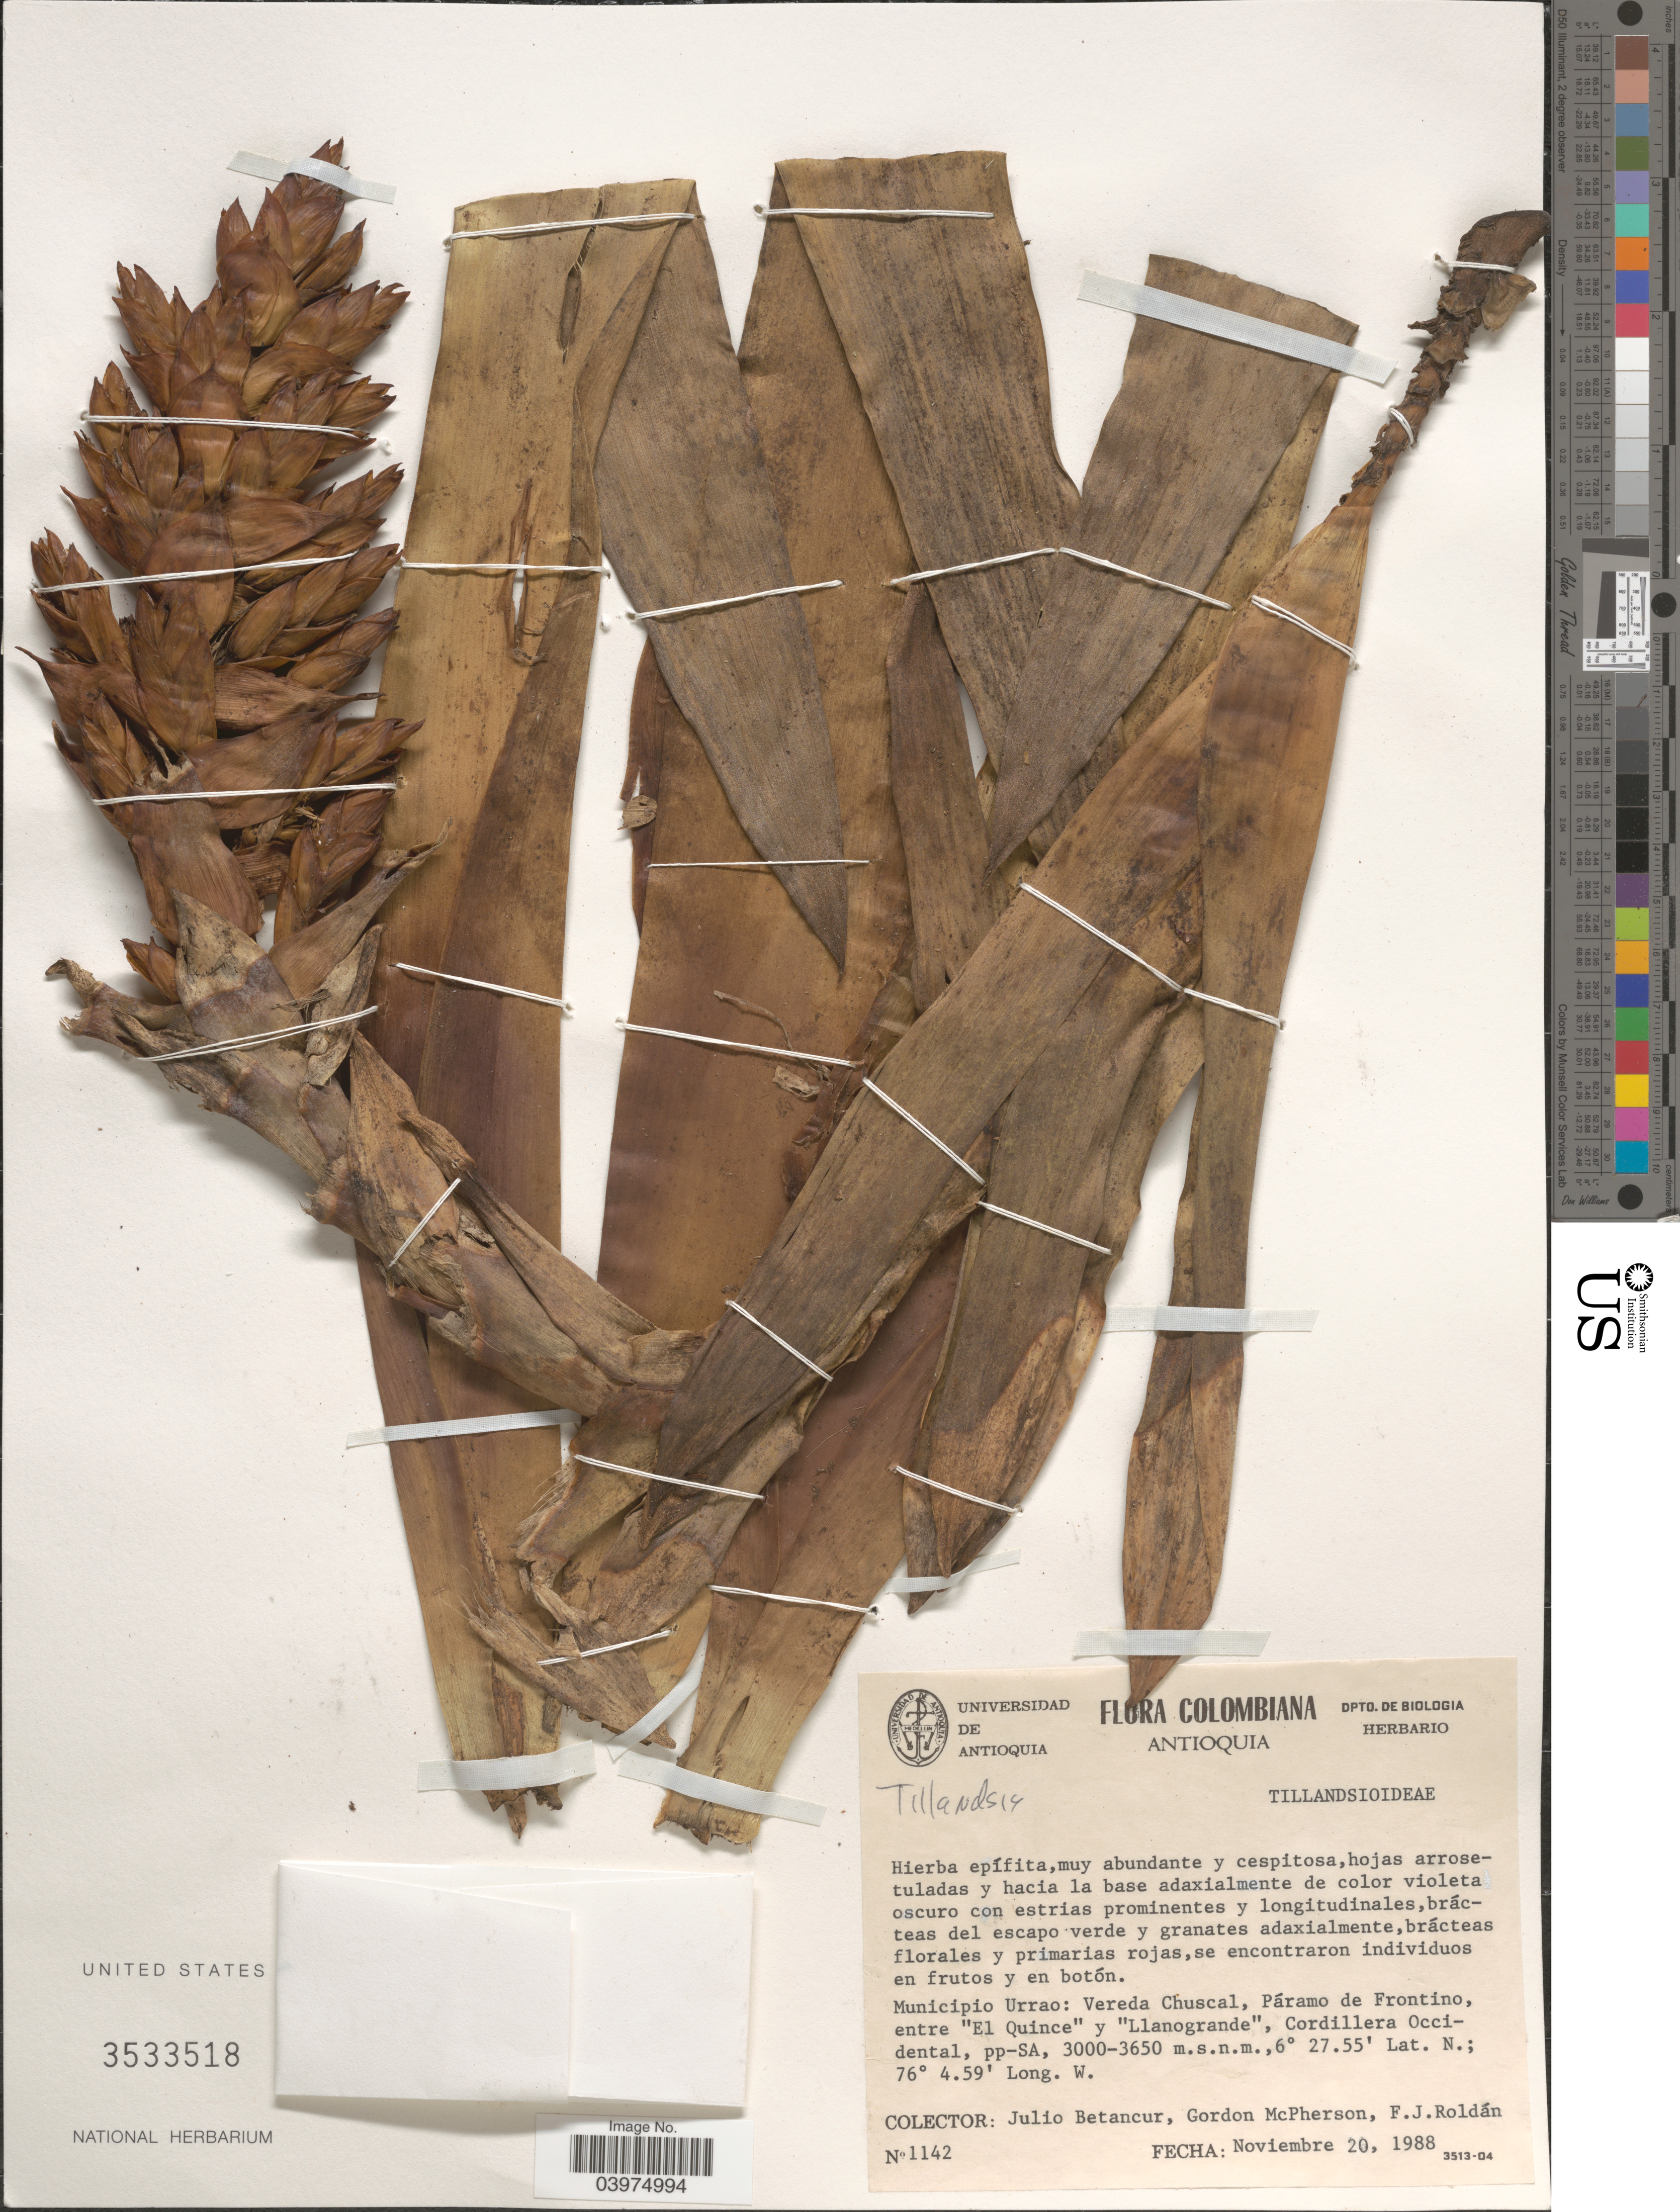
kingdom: Plantae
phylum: Tracheophyta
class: Liliopsida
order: Poales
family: Bromeliaceae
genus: Tillandsia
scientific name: Tillandsia sp.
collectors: J. Betancur, G. McPherson & F. J. Roldán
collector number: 1142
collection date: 1988-11-20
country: Colombia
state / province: Antioquia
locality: Municipio Urrao: Vereda Chuscal, Páramo de Frontino, entre "El Quince" y "Llanogrande", Cordillera Occidental.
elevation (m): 3000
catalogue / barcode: US 3533518